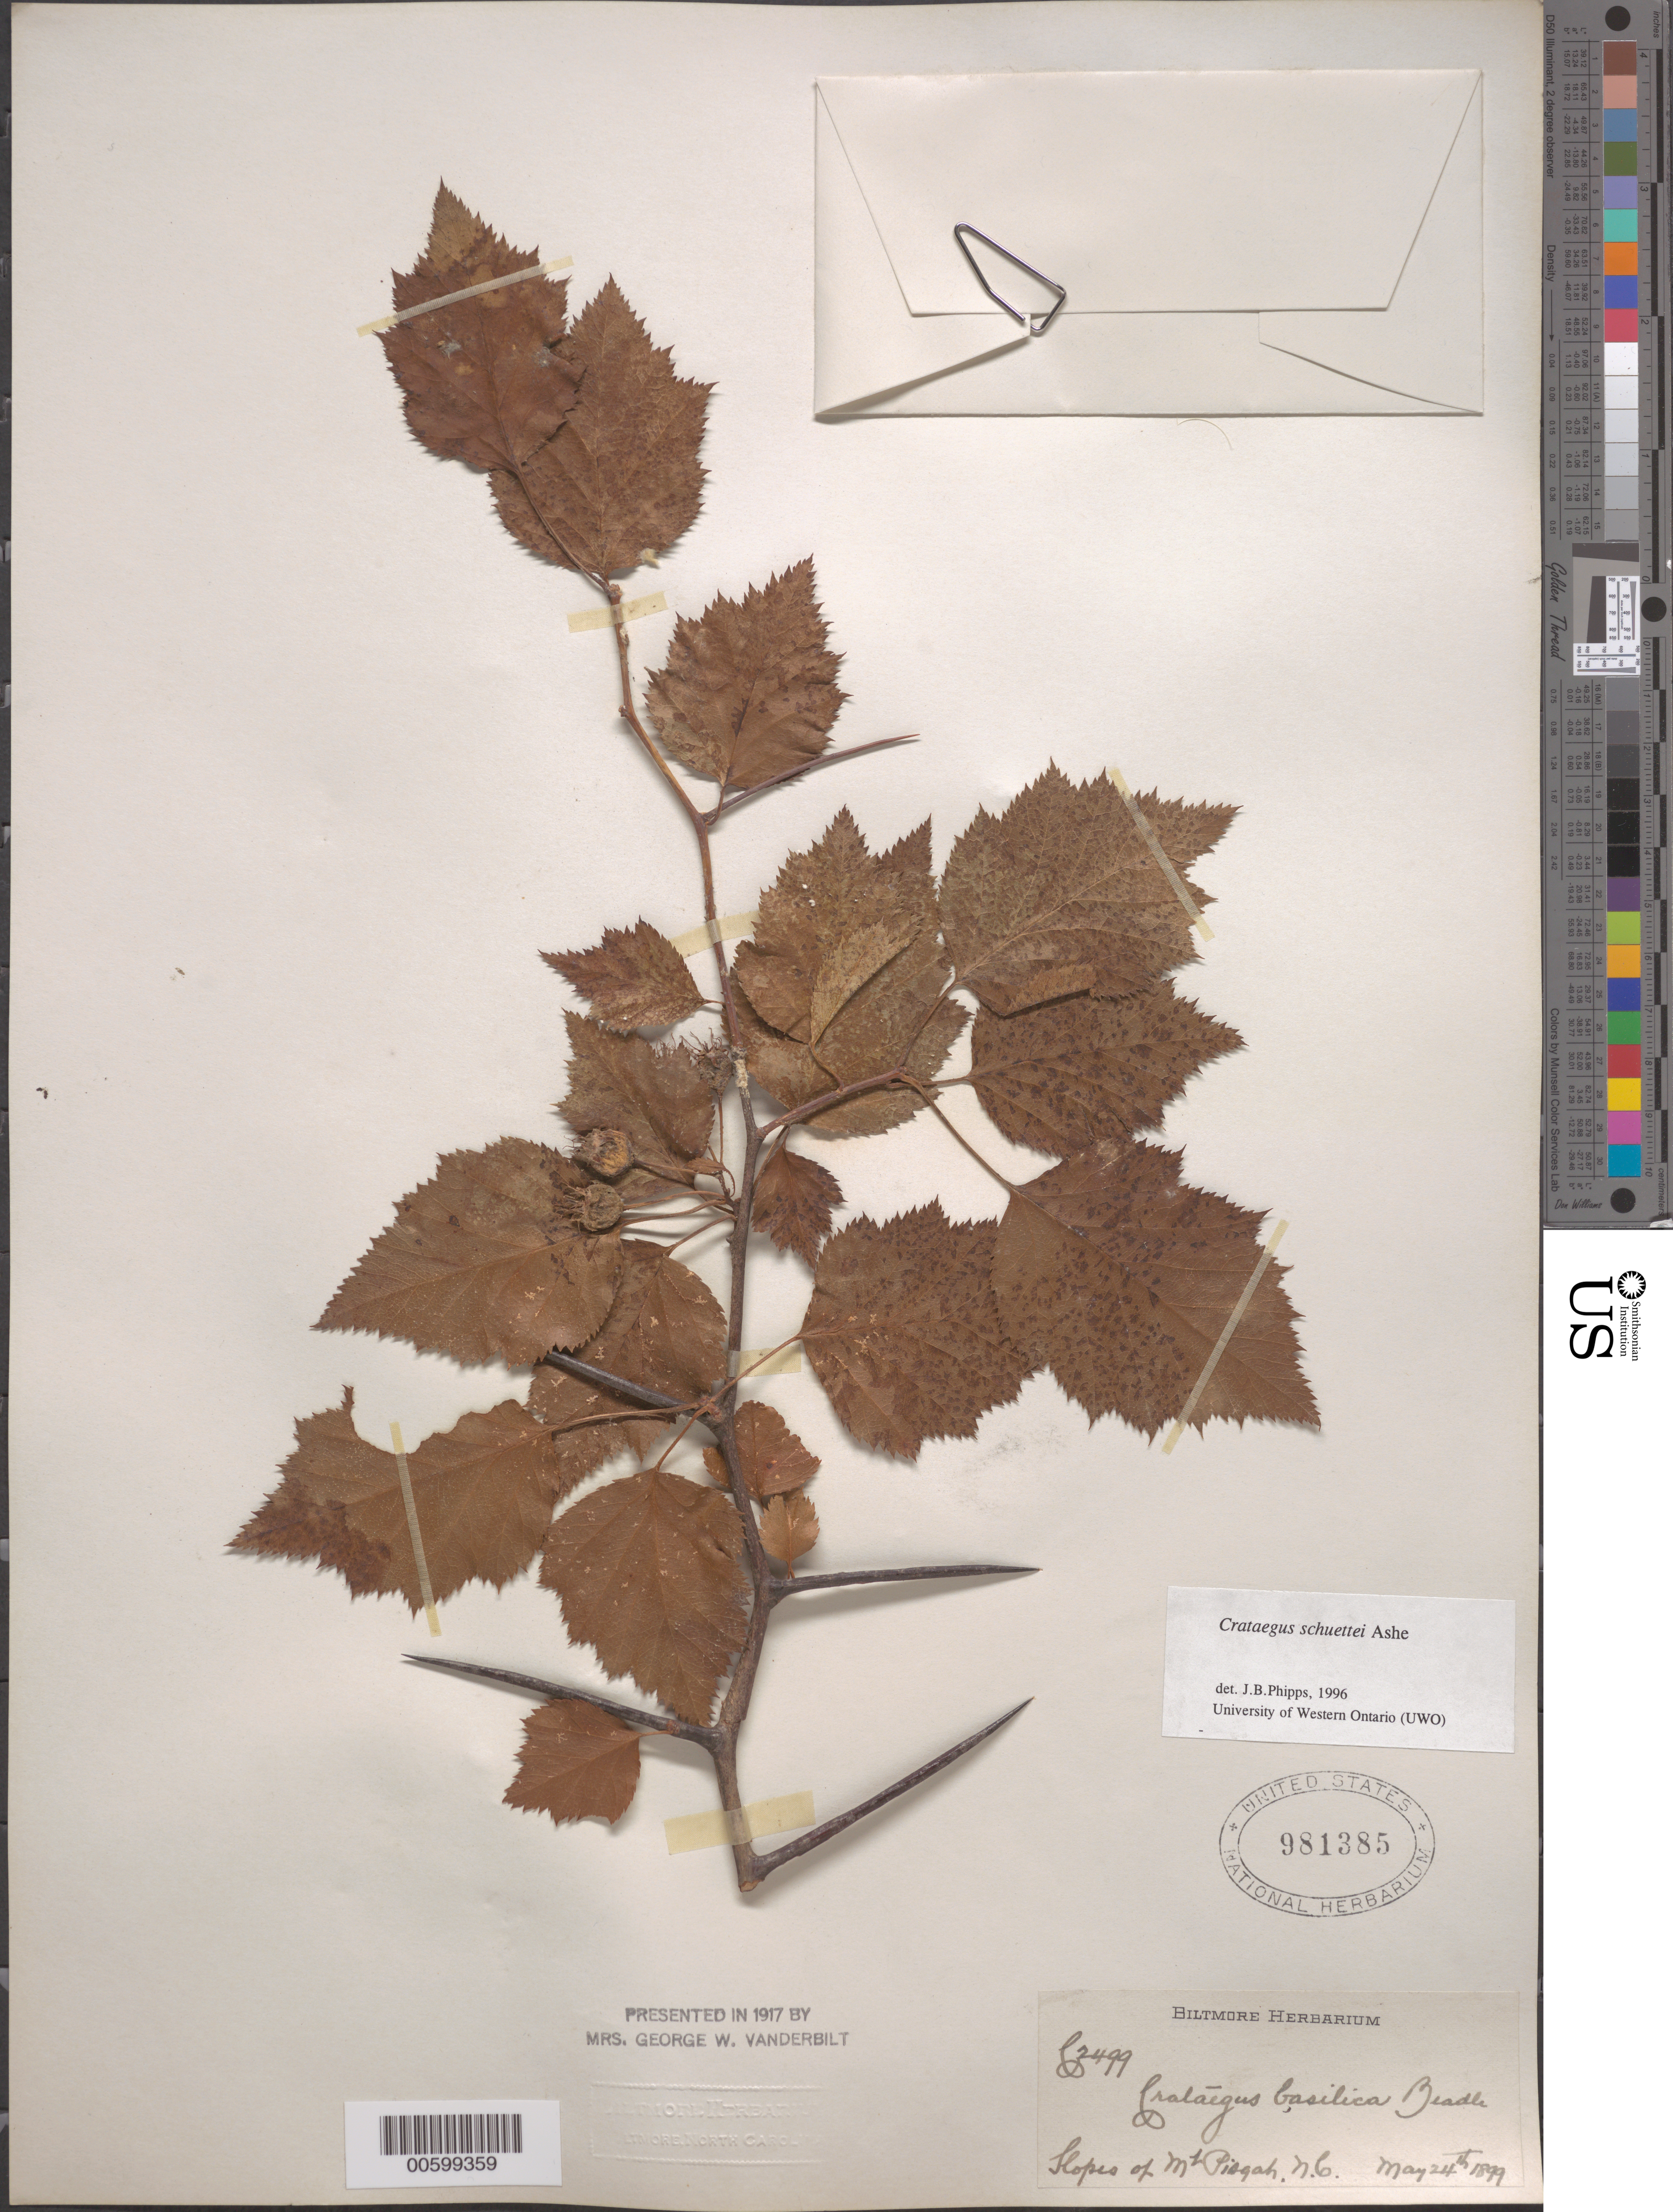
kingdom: Plantae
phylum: Tracheophyta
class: Magnoliopsida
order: Rosales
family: Rosaceae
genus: Crataegus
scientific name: Crataegus schuettei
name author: Ashe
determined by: Phipps, James B., (UWO), University of Western Ontario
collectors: ex herb. Biltmore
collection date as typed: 24 May 1899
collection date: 1899-05-24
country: United States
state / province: North Carolina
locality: Slopes of Mt. Pisgah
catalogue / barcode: US 981385